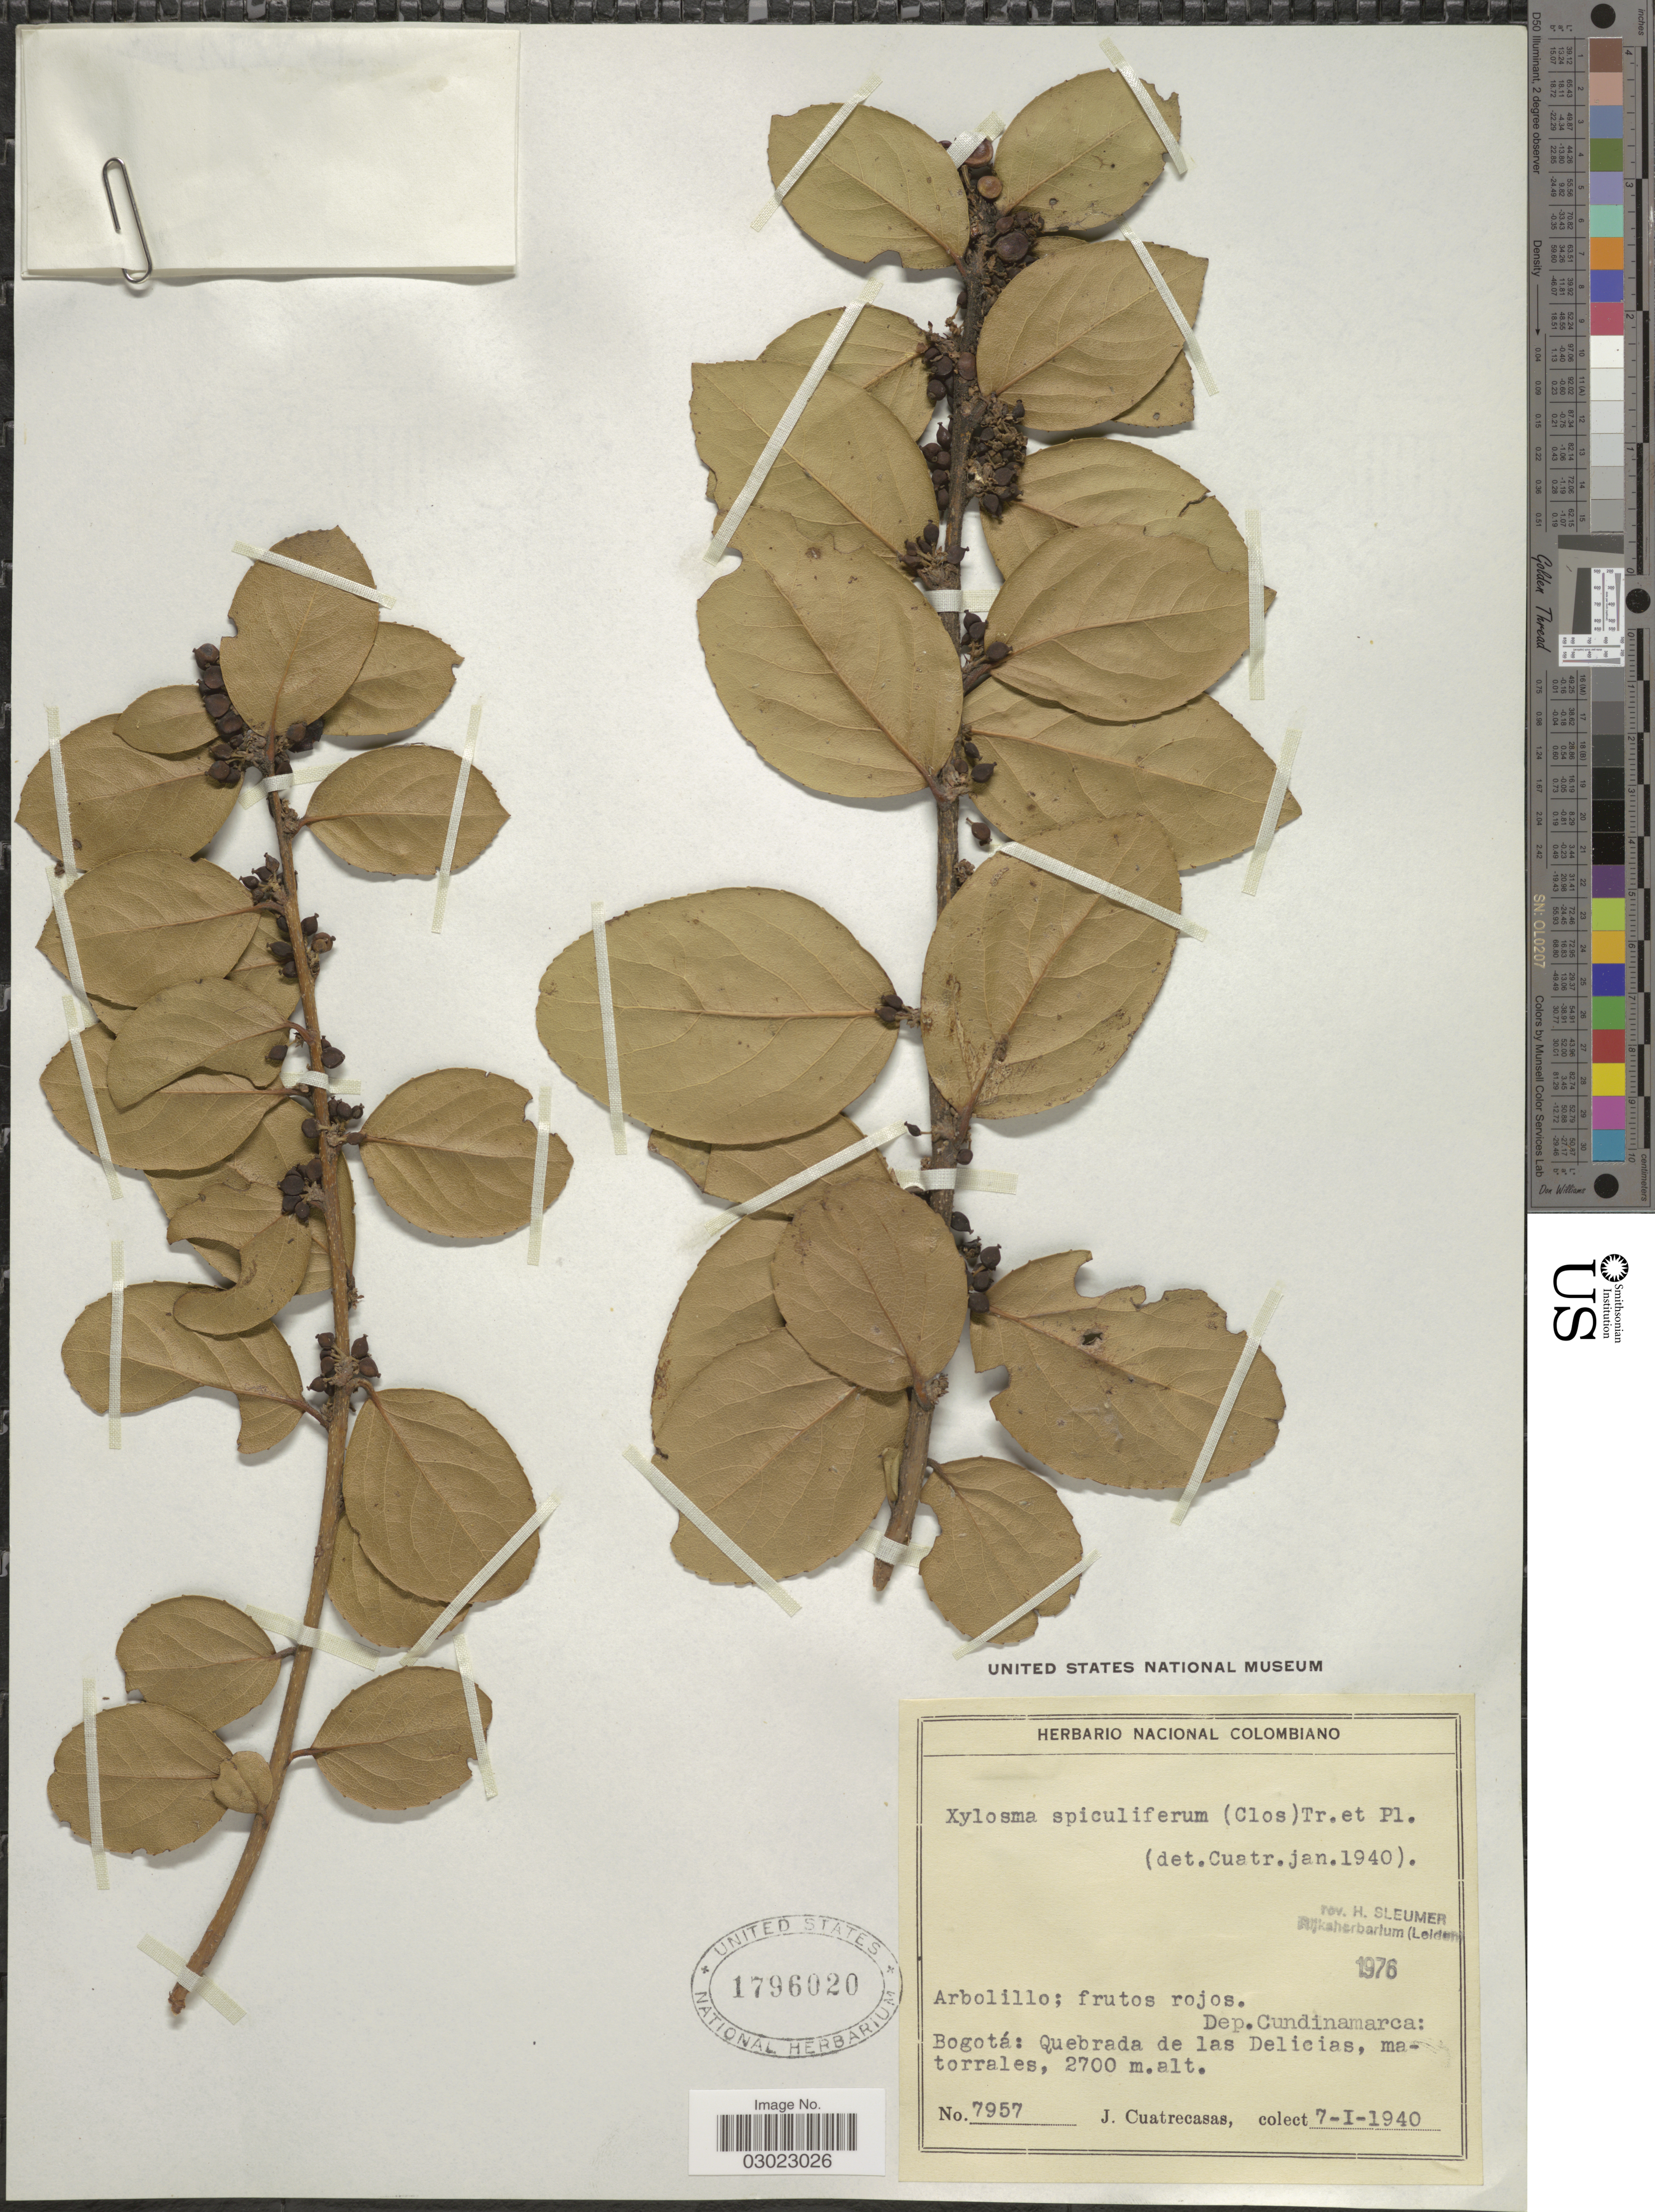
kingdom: Plantae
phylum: Tracheophyta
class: Magnoliopsida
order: Malpighiales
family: Salicaceae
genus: Xylosma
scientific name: Xylosma spiculifera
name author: (Tul.) Triana & Planch.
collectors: J. Cuatrecasas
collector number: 7957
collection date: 1940-01-07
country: Colombia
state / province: Cundinamarca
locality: Dep. Cundinamarca: Bogotá: Quebrada de las Delicias, matorrales.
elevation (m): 2700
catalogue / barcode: US 1796020